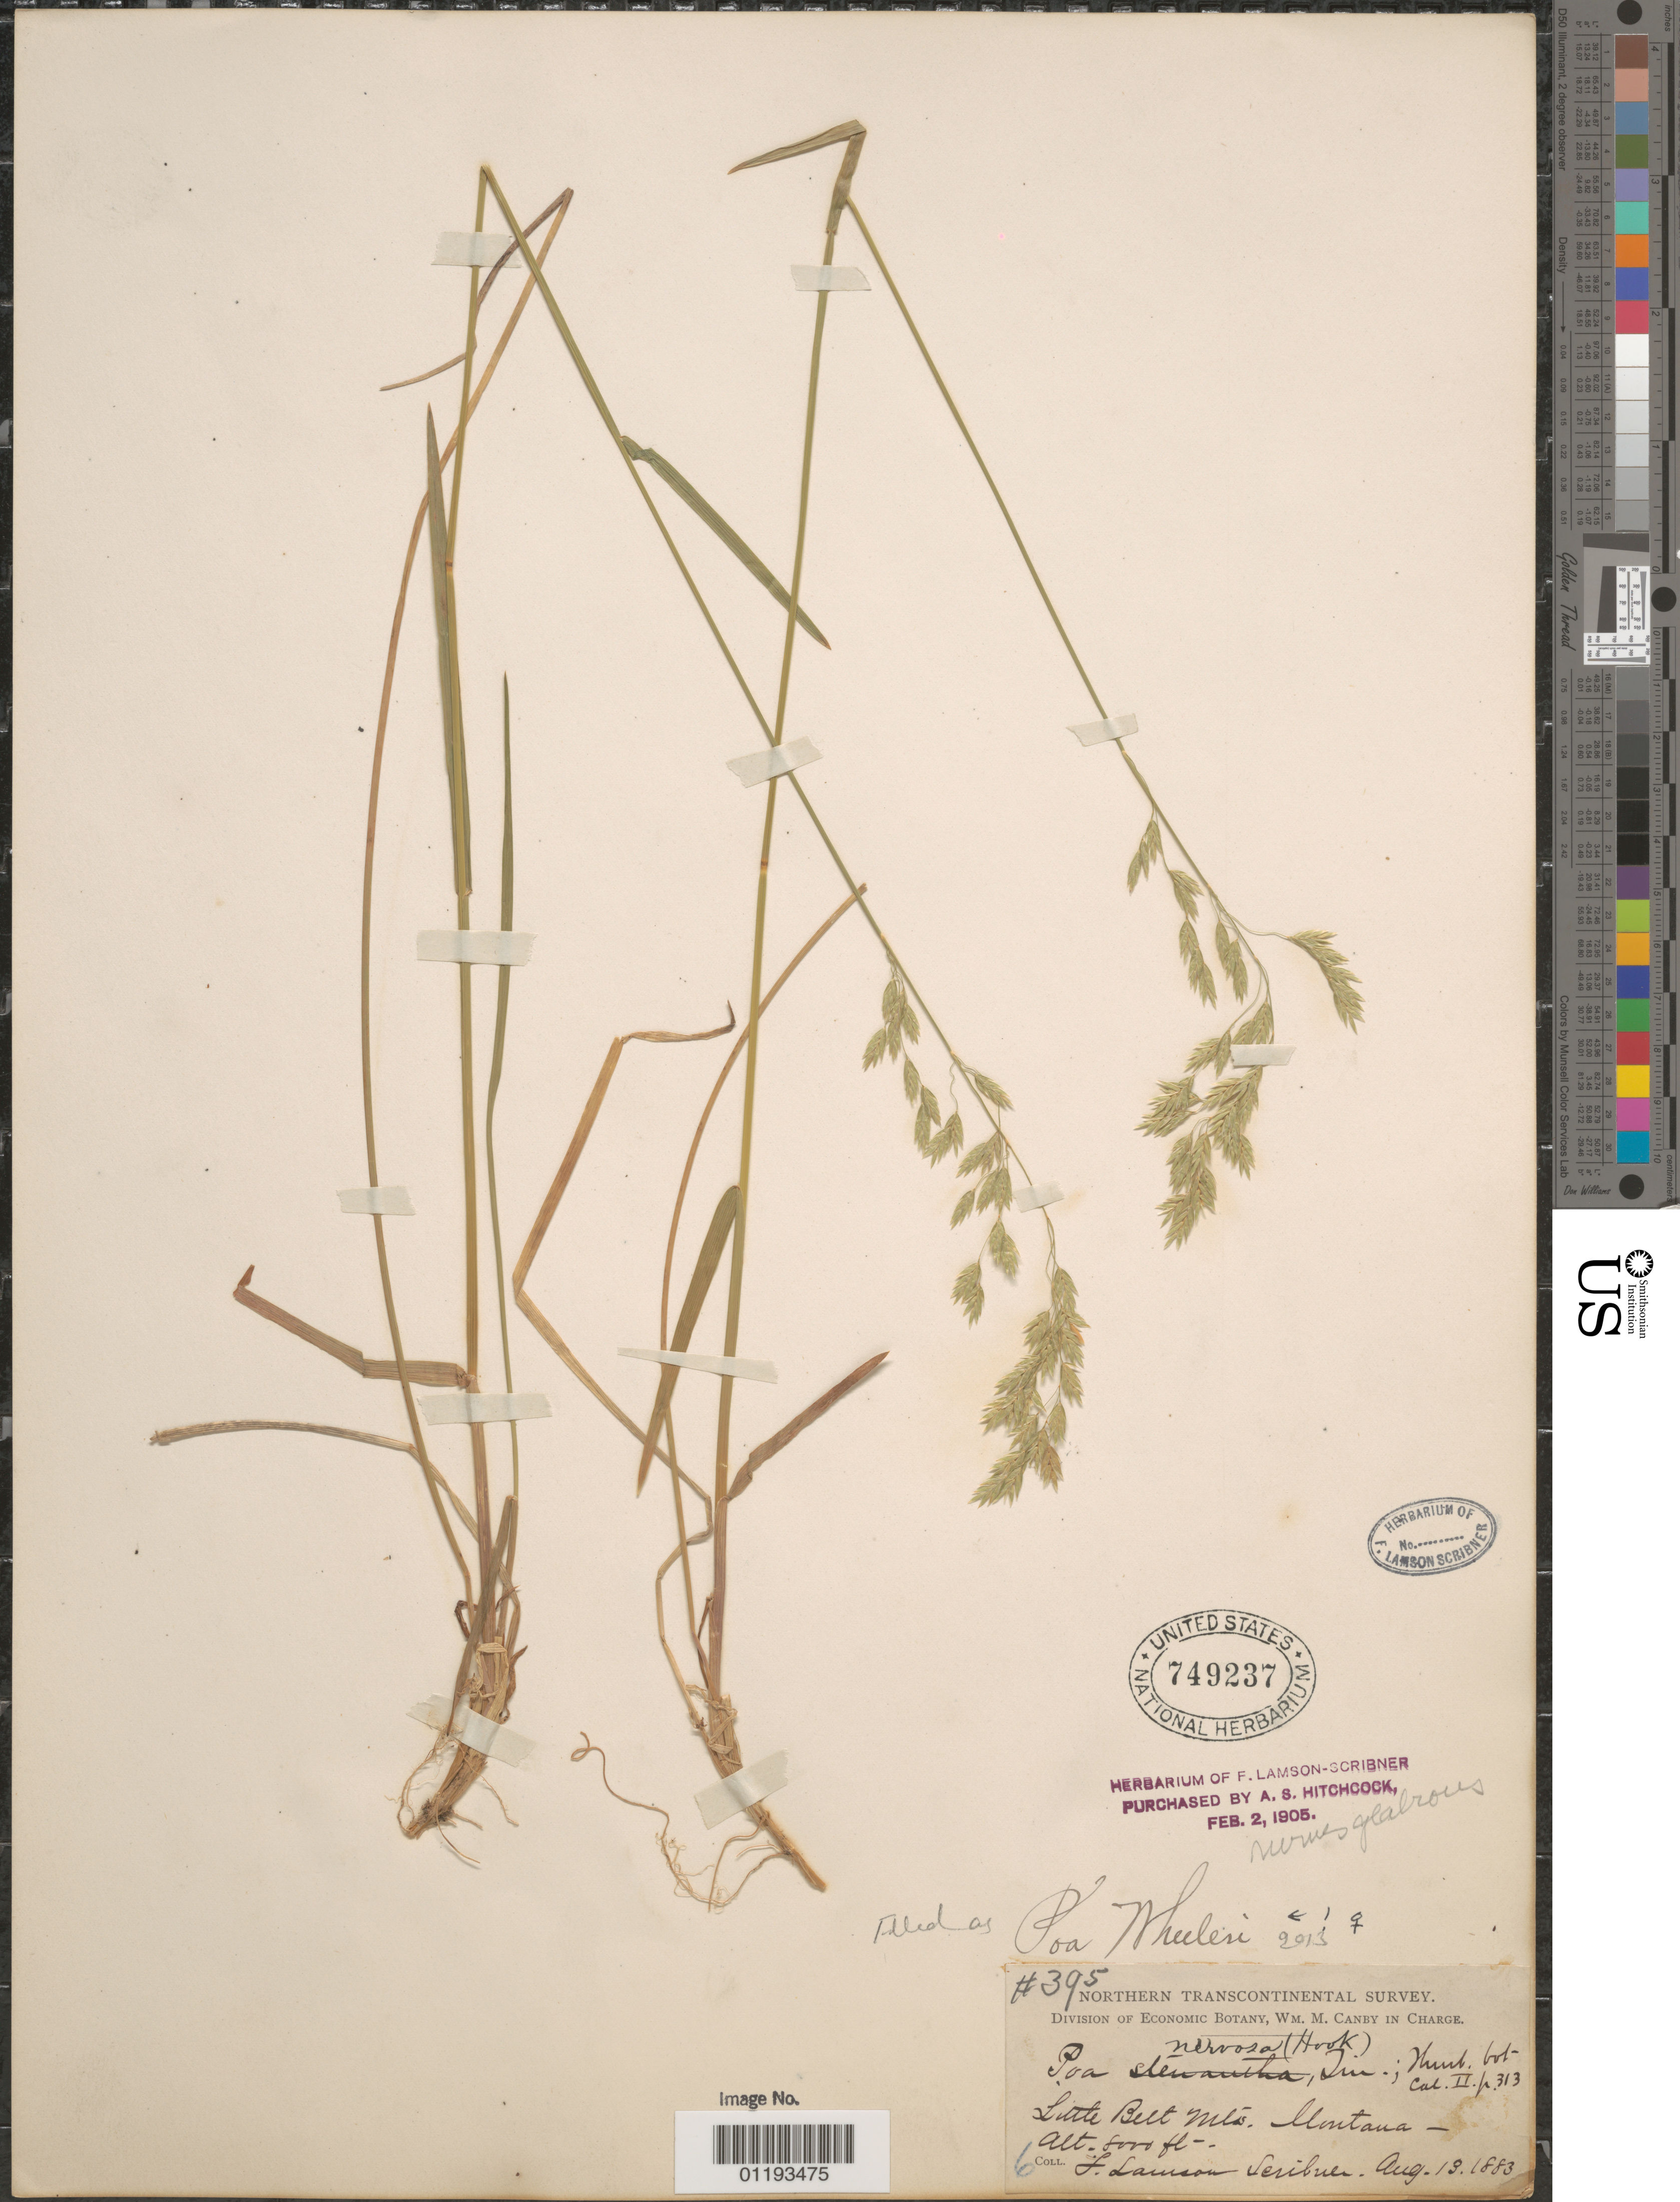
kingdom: Plantae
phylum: Tracheophyta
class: Liliopsida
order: Poales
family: Poaceae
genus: Poa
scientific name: Poa wheeleri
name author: Vasey in G.M. Wheeler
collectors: F. L. Scribner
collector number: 395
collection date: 1883-08-13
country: United States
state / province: Montana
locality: Little Belt Mts.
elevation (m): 2438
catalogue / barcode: US 749237